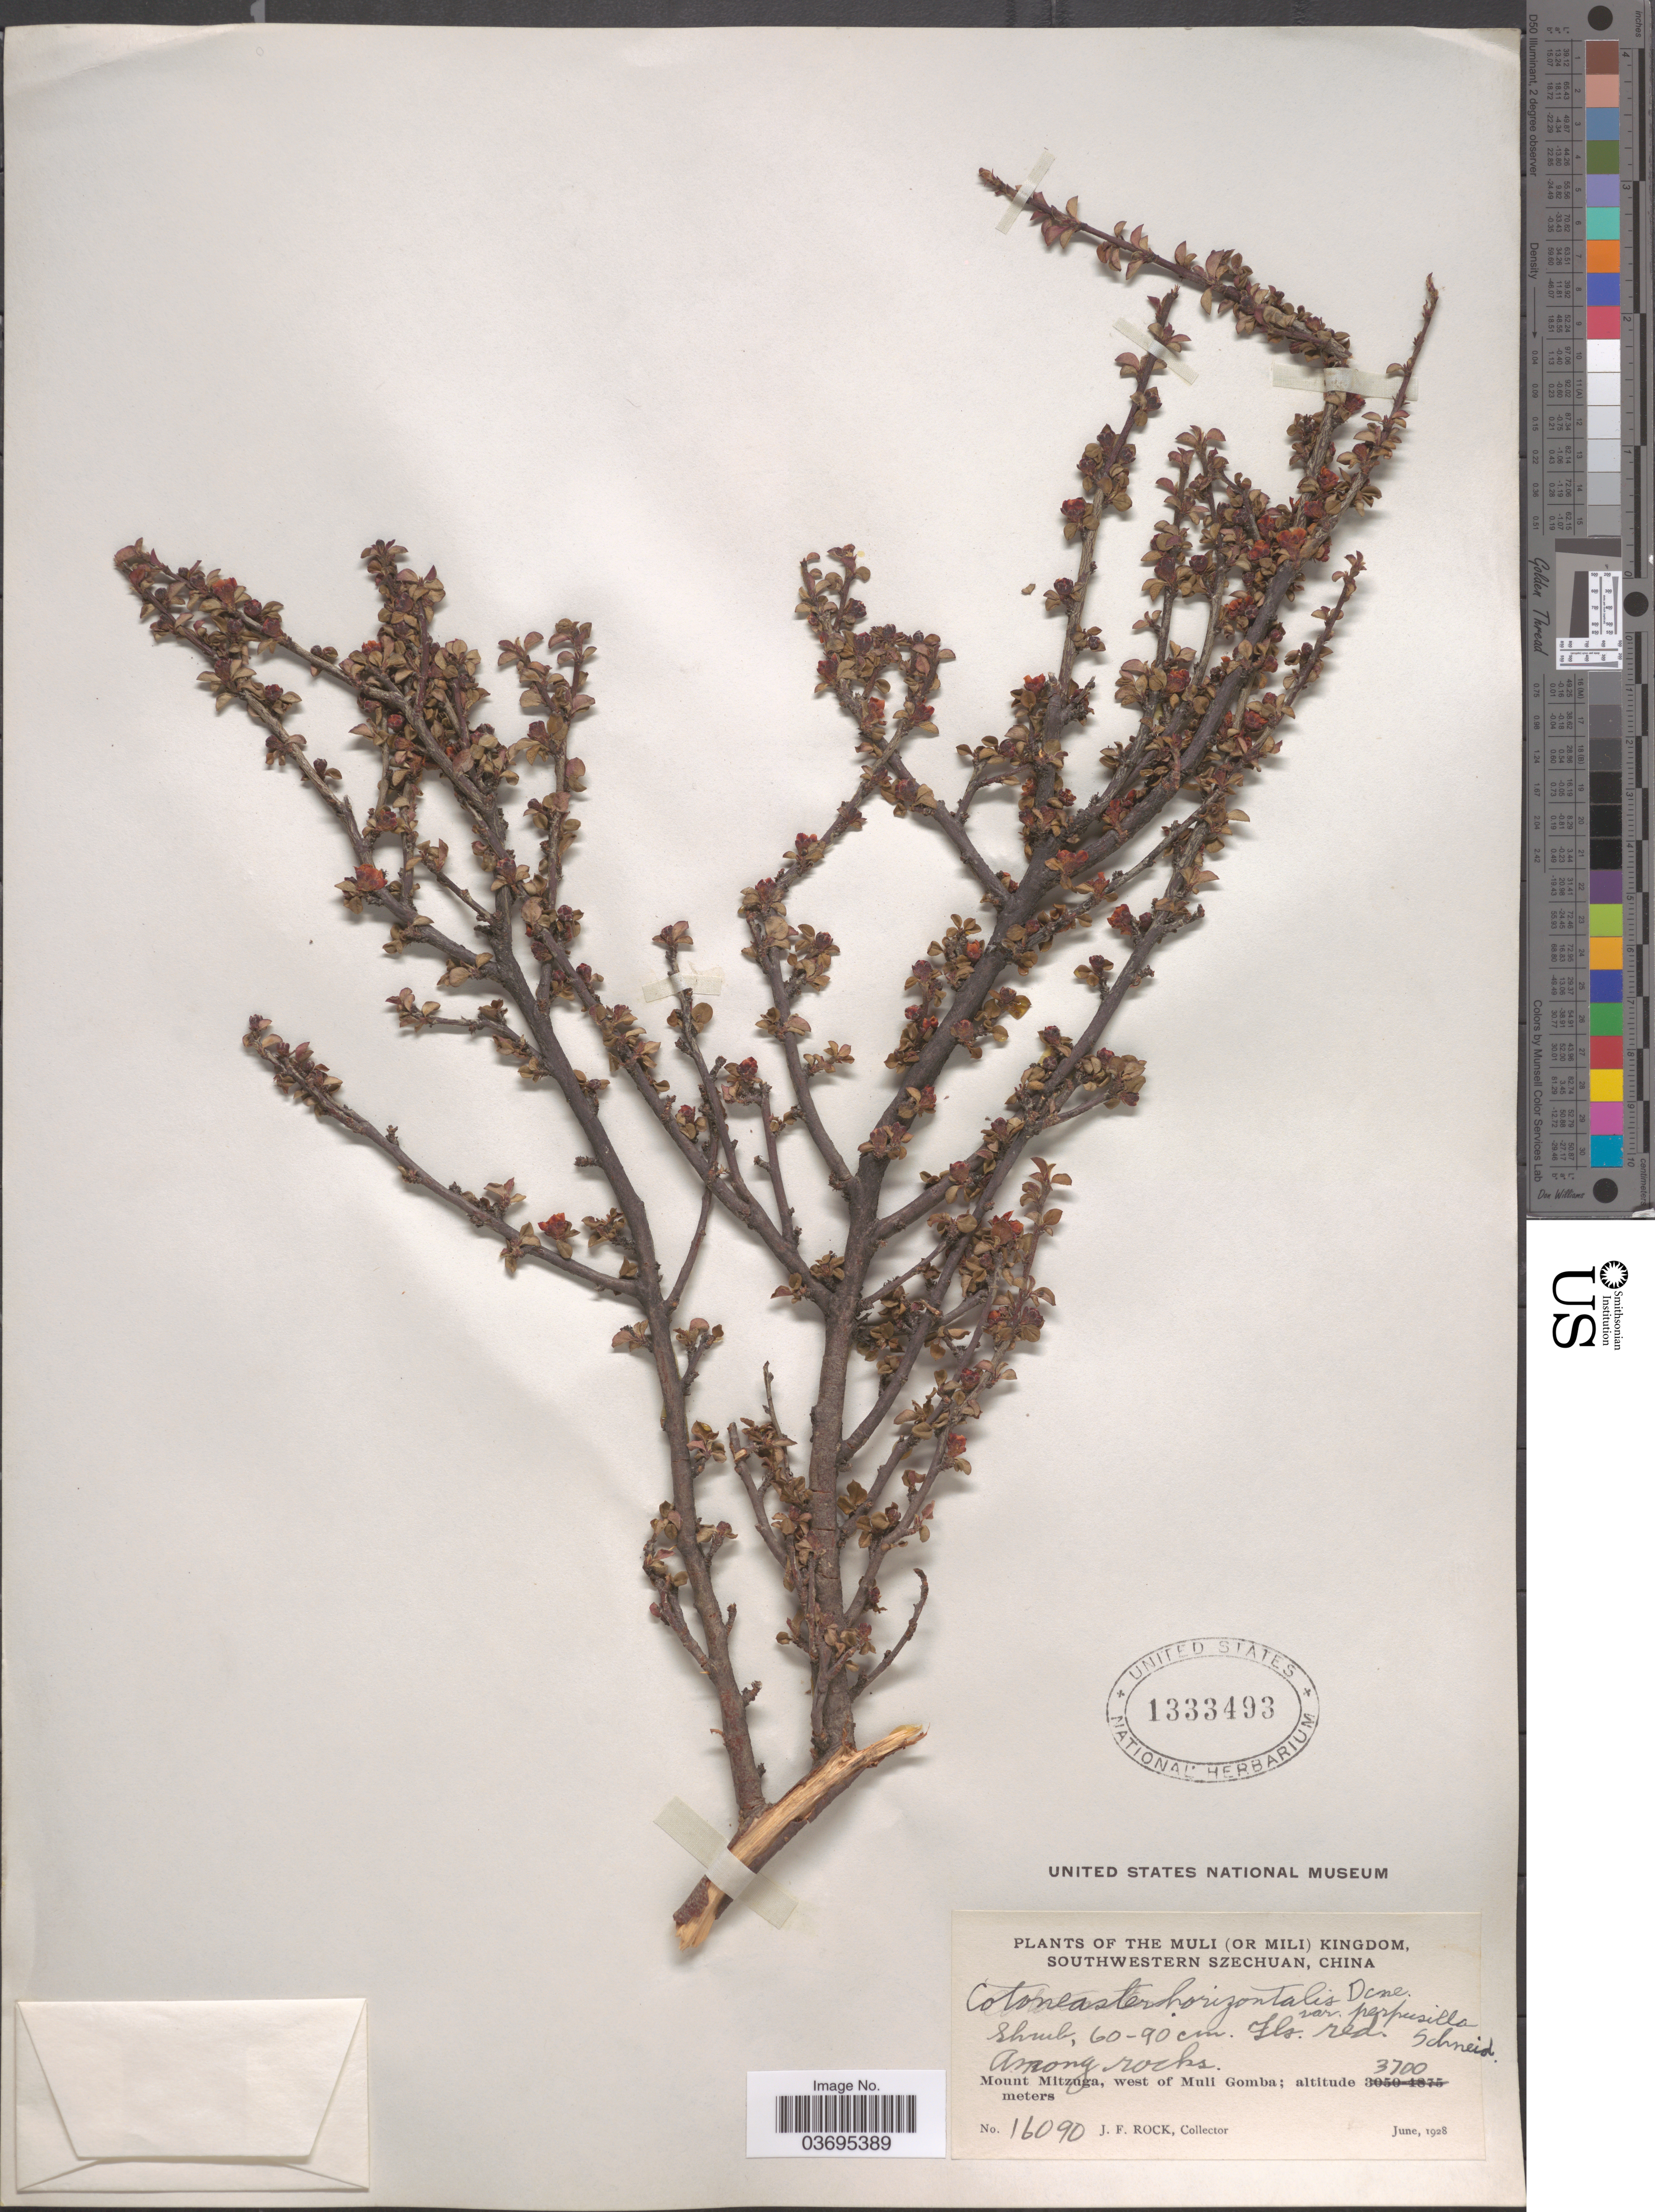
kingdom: Plantae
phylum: Tracheophyta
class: Magnoliopsida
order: Rosales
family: Rosaceae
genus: Cotoneaster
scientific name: Cotoneaster horizontalis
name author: Decne.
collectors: J. Rock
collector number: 16090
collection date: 1928-06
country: China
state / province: Sichuan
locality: Muli (or Mili) Kingdom, Southwestern Szechuan. Among rocks, Mount Mitzuga, west of Muli Gomba.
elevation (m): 3700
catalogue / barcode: US 1333493